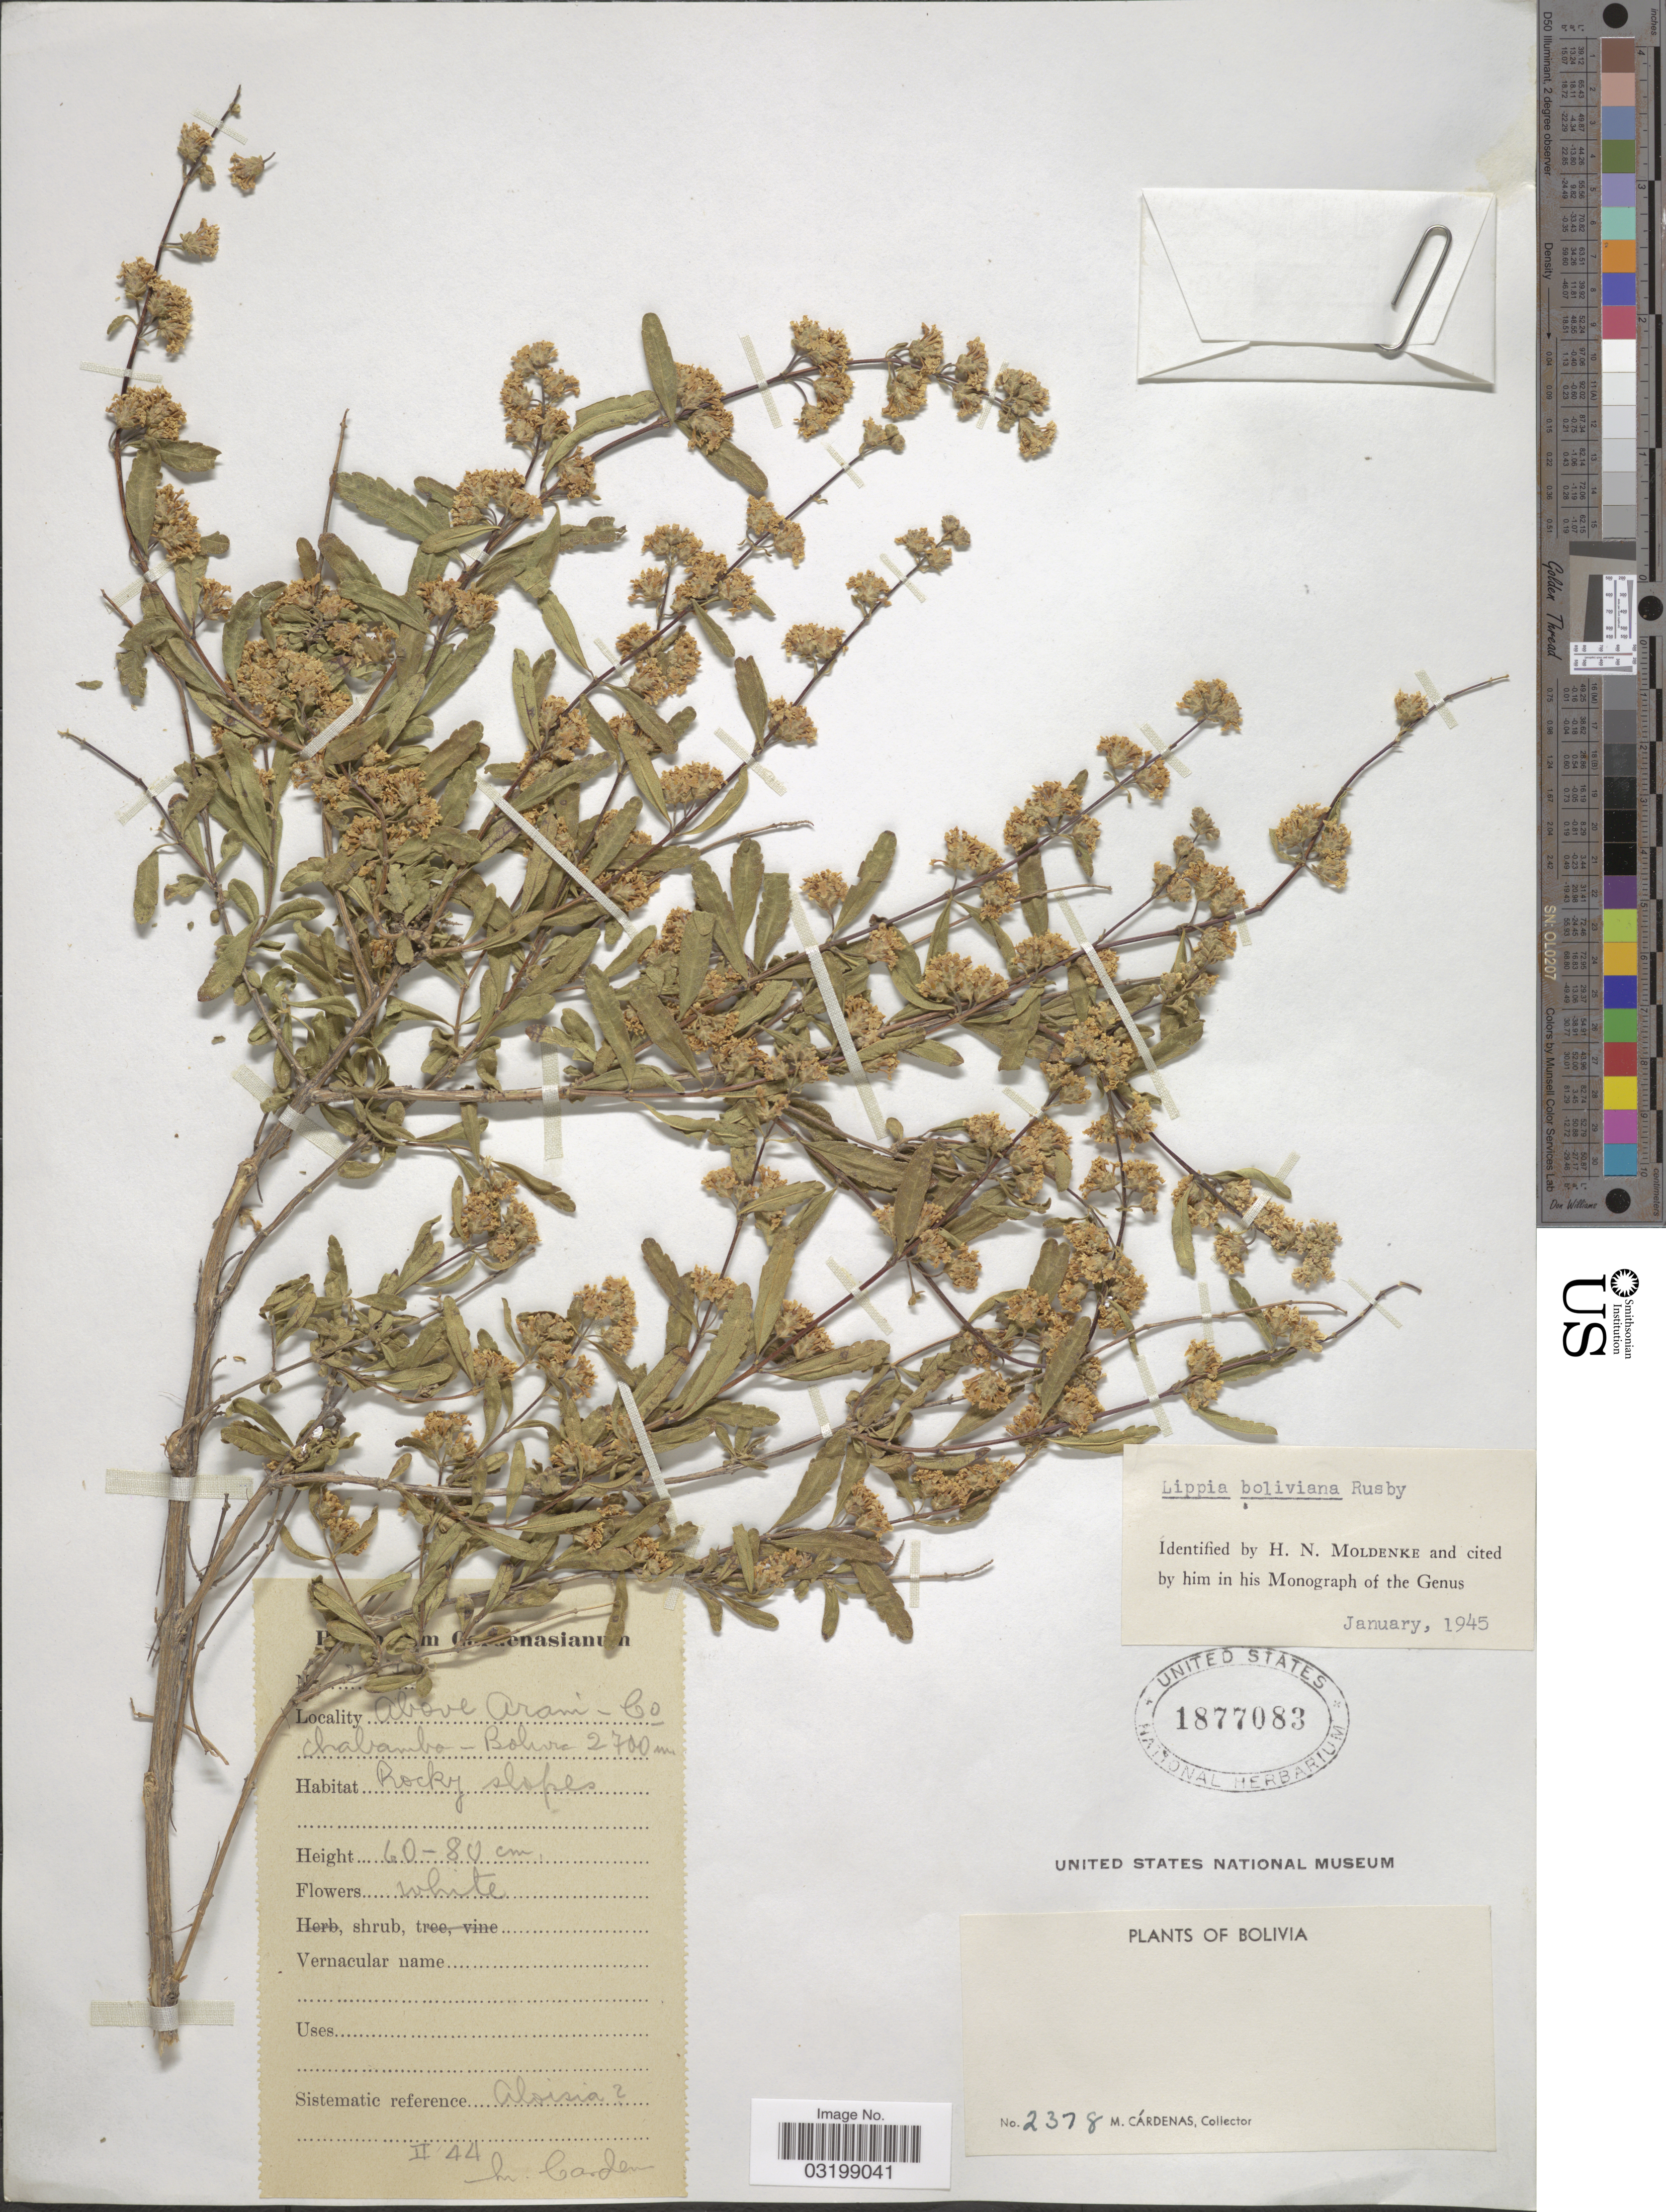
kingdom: Plantae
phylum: Tracheophyta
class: Magnoliopsida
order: Lamiales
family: Verbenaceae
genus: Lippia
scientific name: Lippia integrifolia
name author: (Griseb.) Hieron.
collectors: M. Cárdenas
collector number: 2378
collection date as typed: Transcribed d/m/y: /2/44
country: Bolivia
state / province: Cochabamba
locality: Above Arani.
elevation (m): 2700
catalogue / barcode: US 1877083